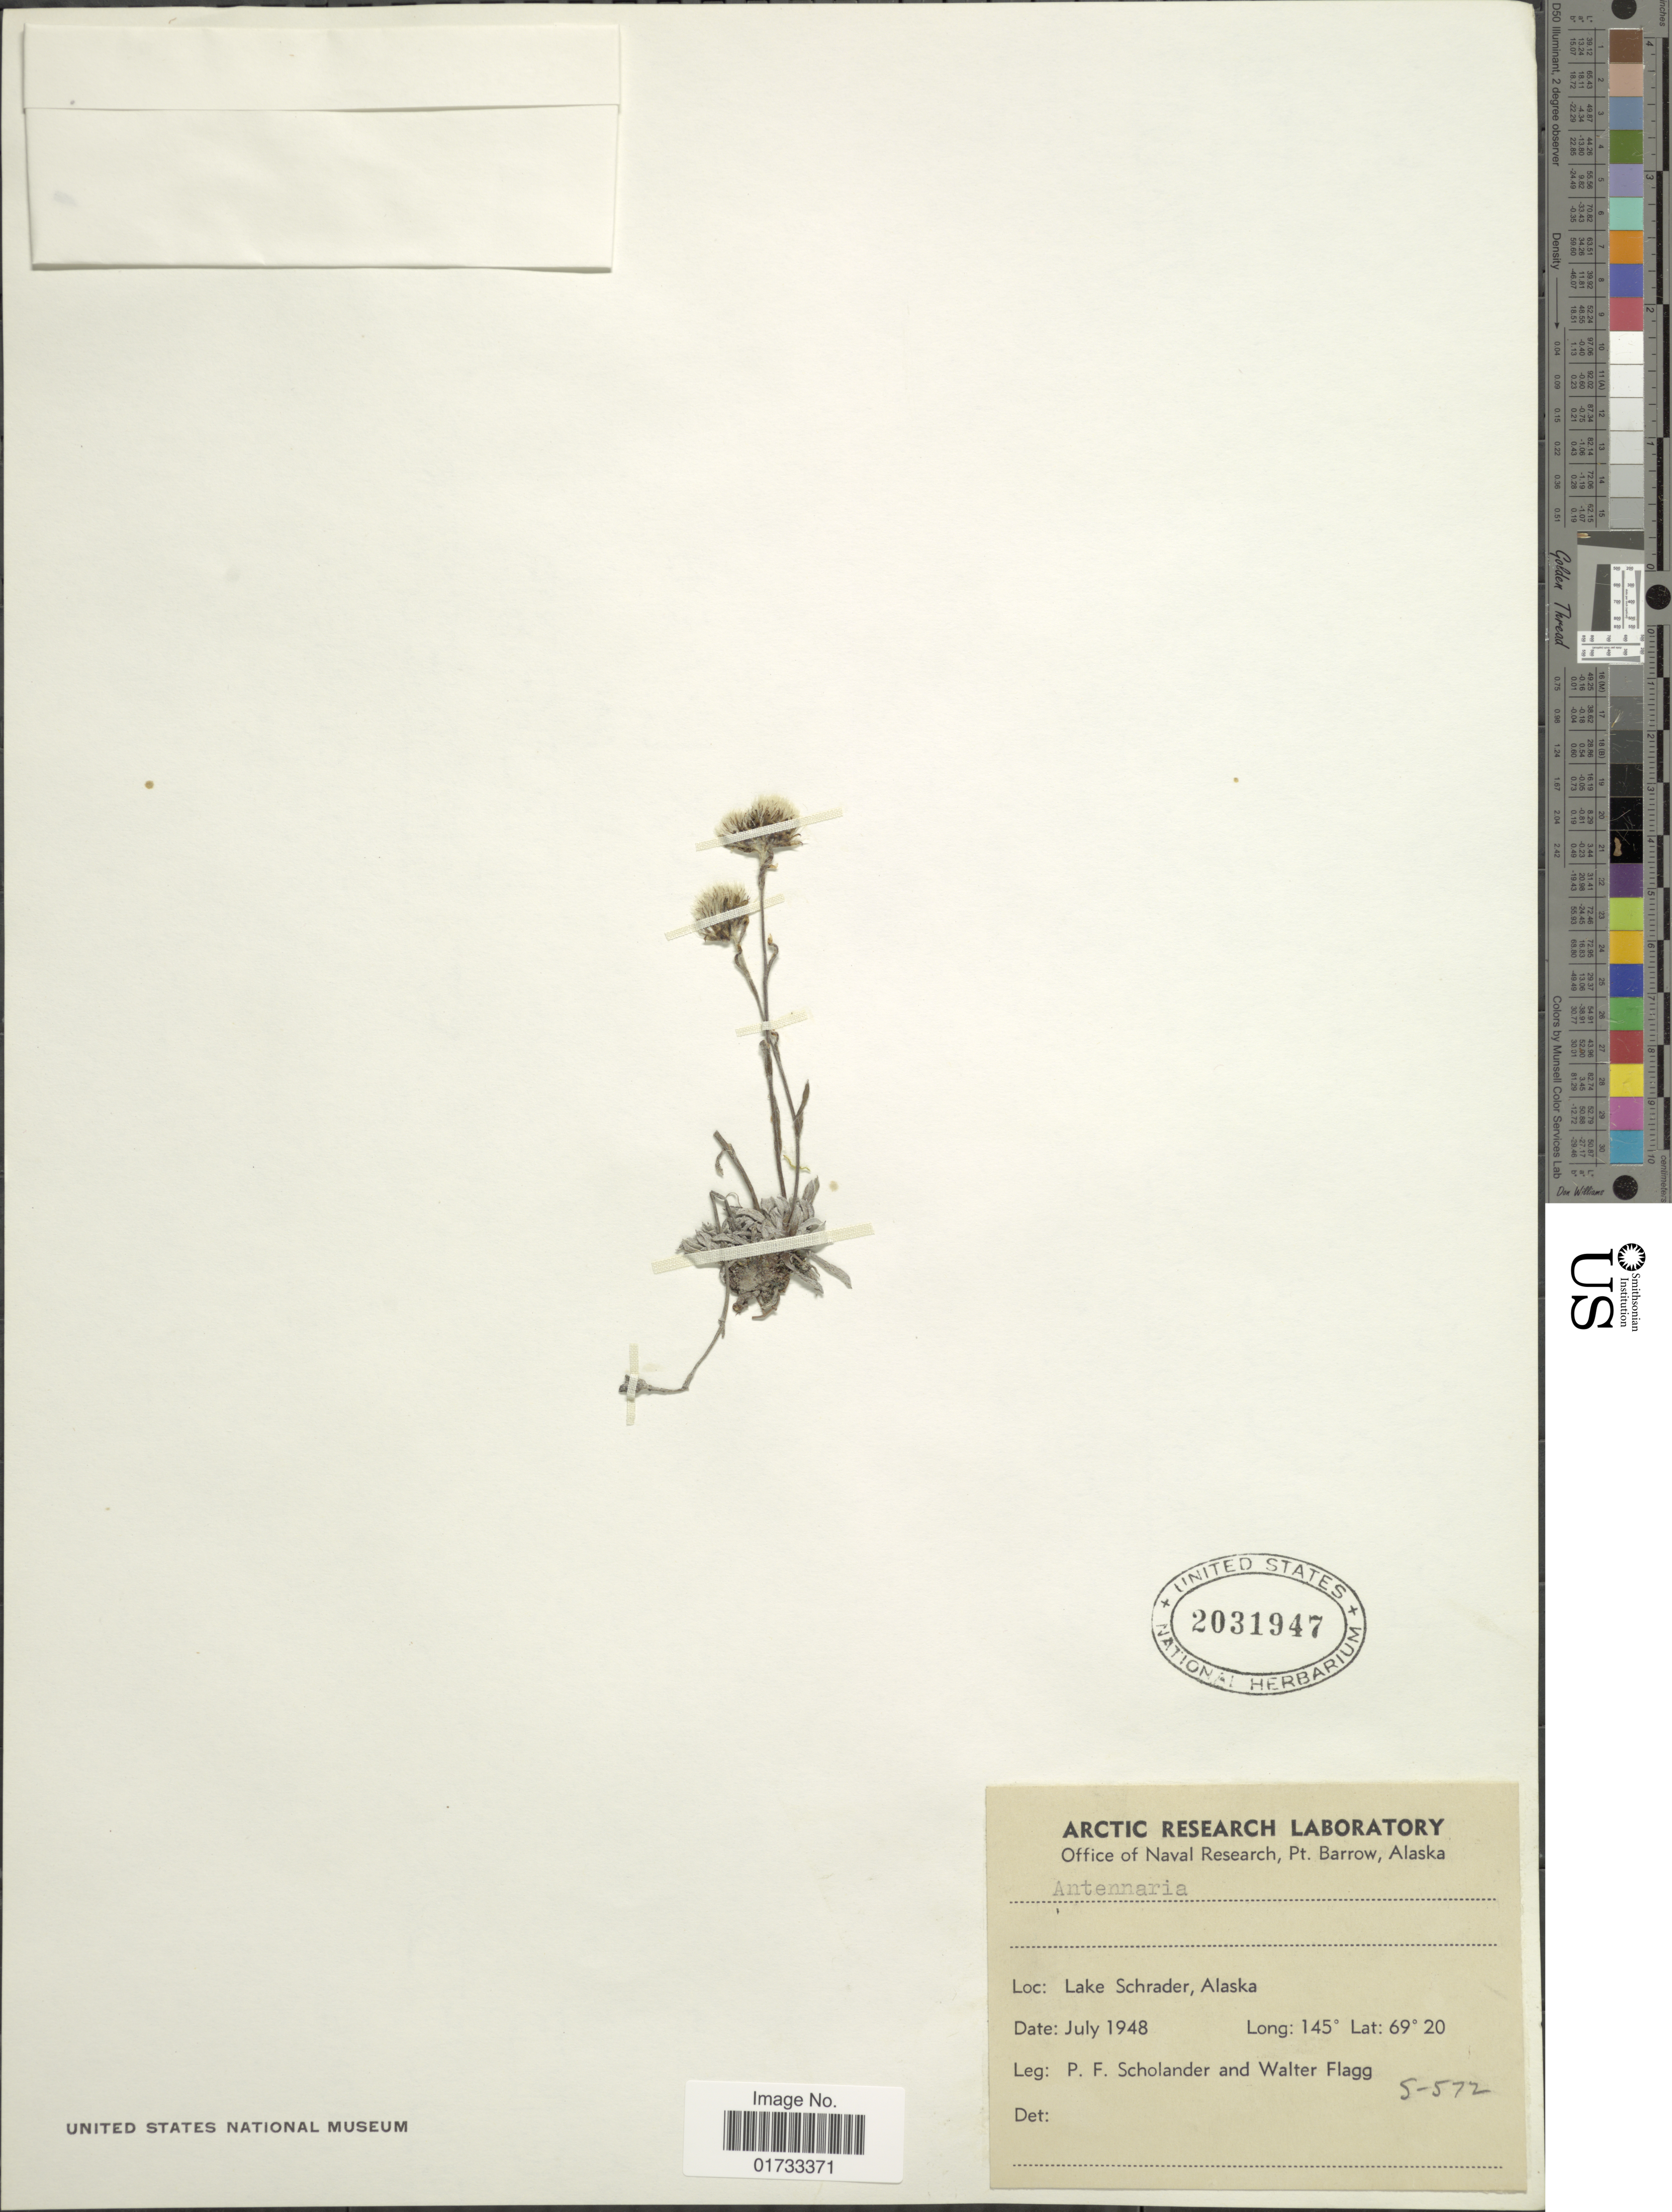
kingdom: Plantae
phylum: Tracheophyta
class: Magnoliopsida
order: Asterales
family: Asteraceae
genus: Antennaria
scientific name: Antennaria sp.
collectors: P. Scholander & W. Flagg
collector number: S-572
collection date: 1948-07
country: United States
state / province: Alaska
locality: Arctic Reseach Laboratory, Office at Naval Research, Pt. Barrow, Lake Schrader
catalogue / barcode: US 2031947